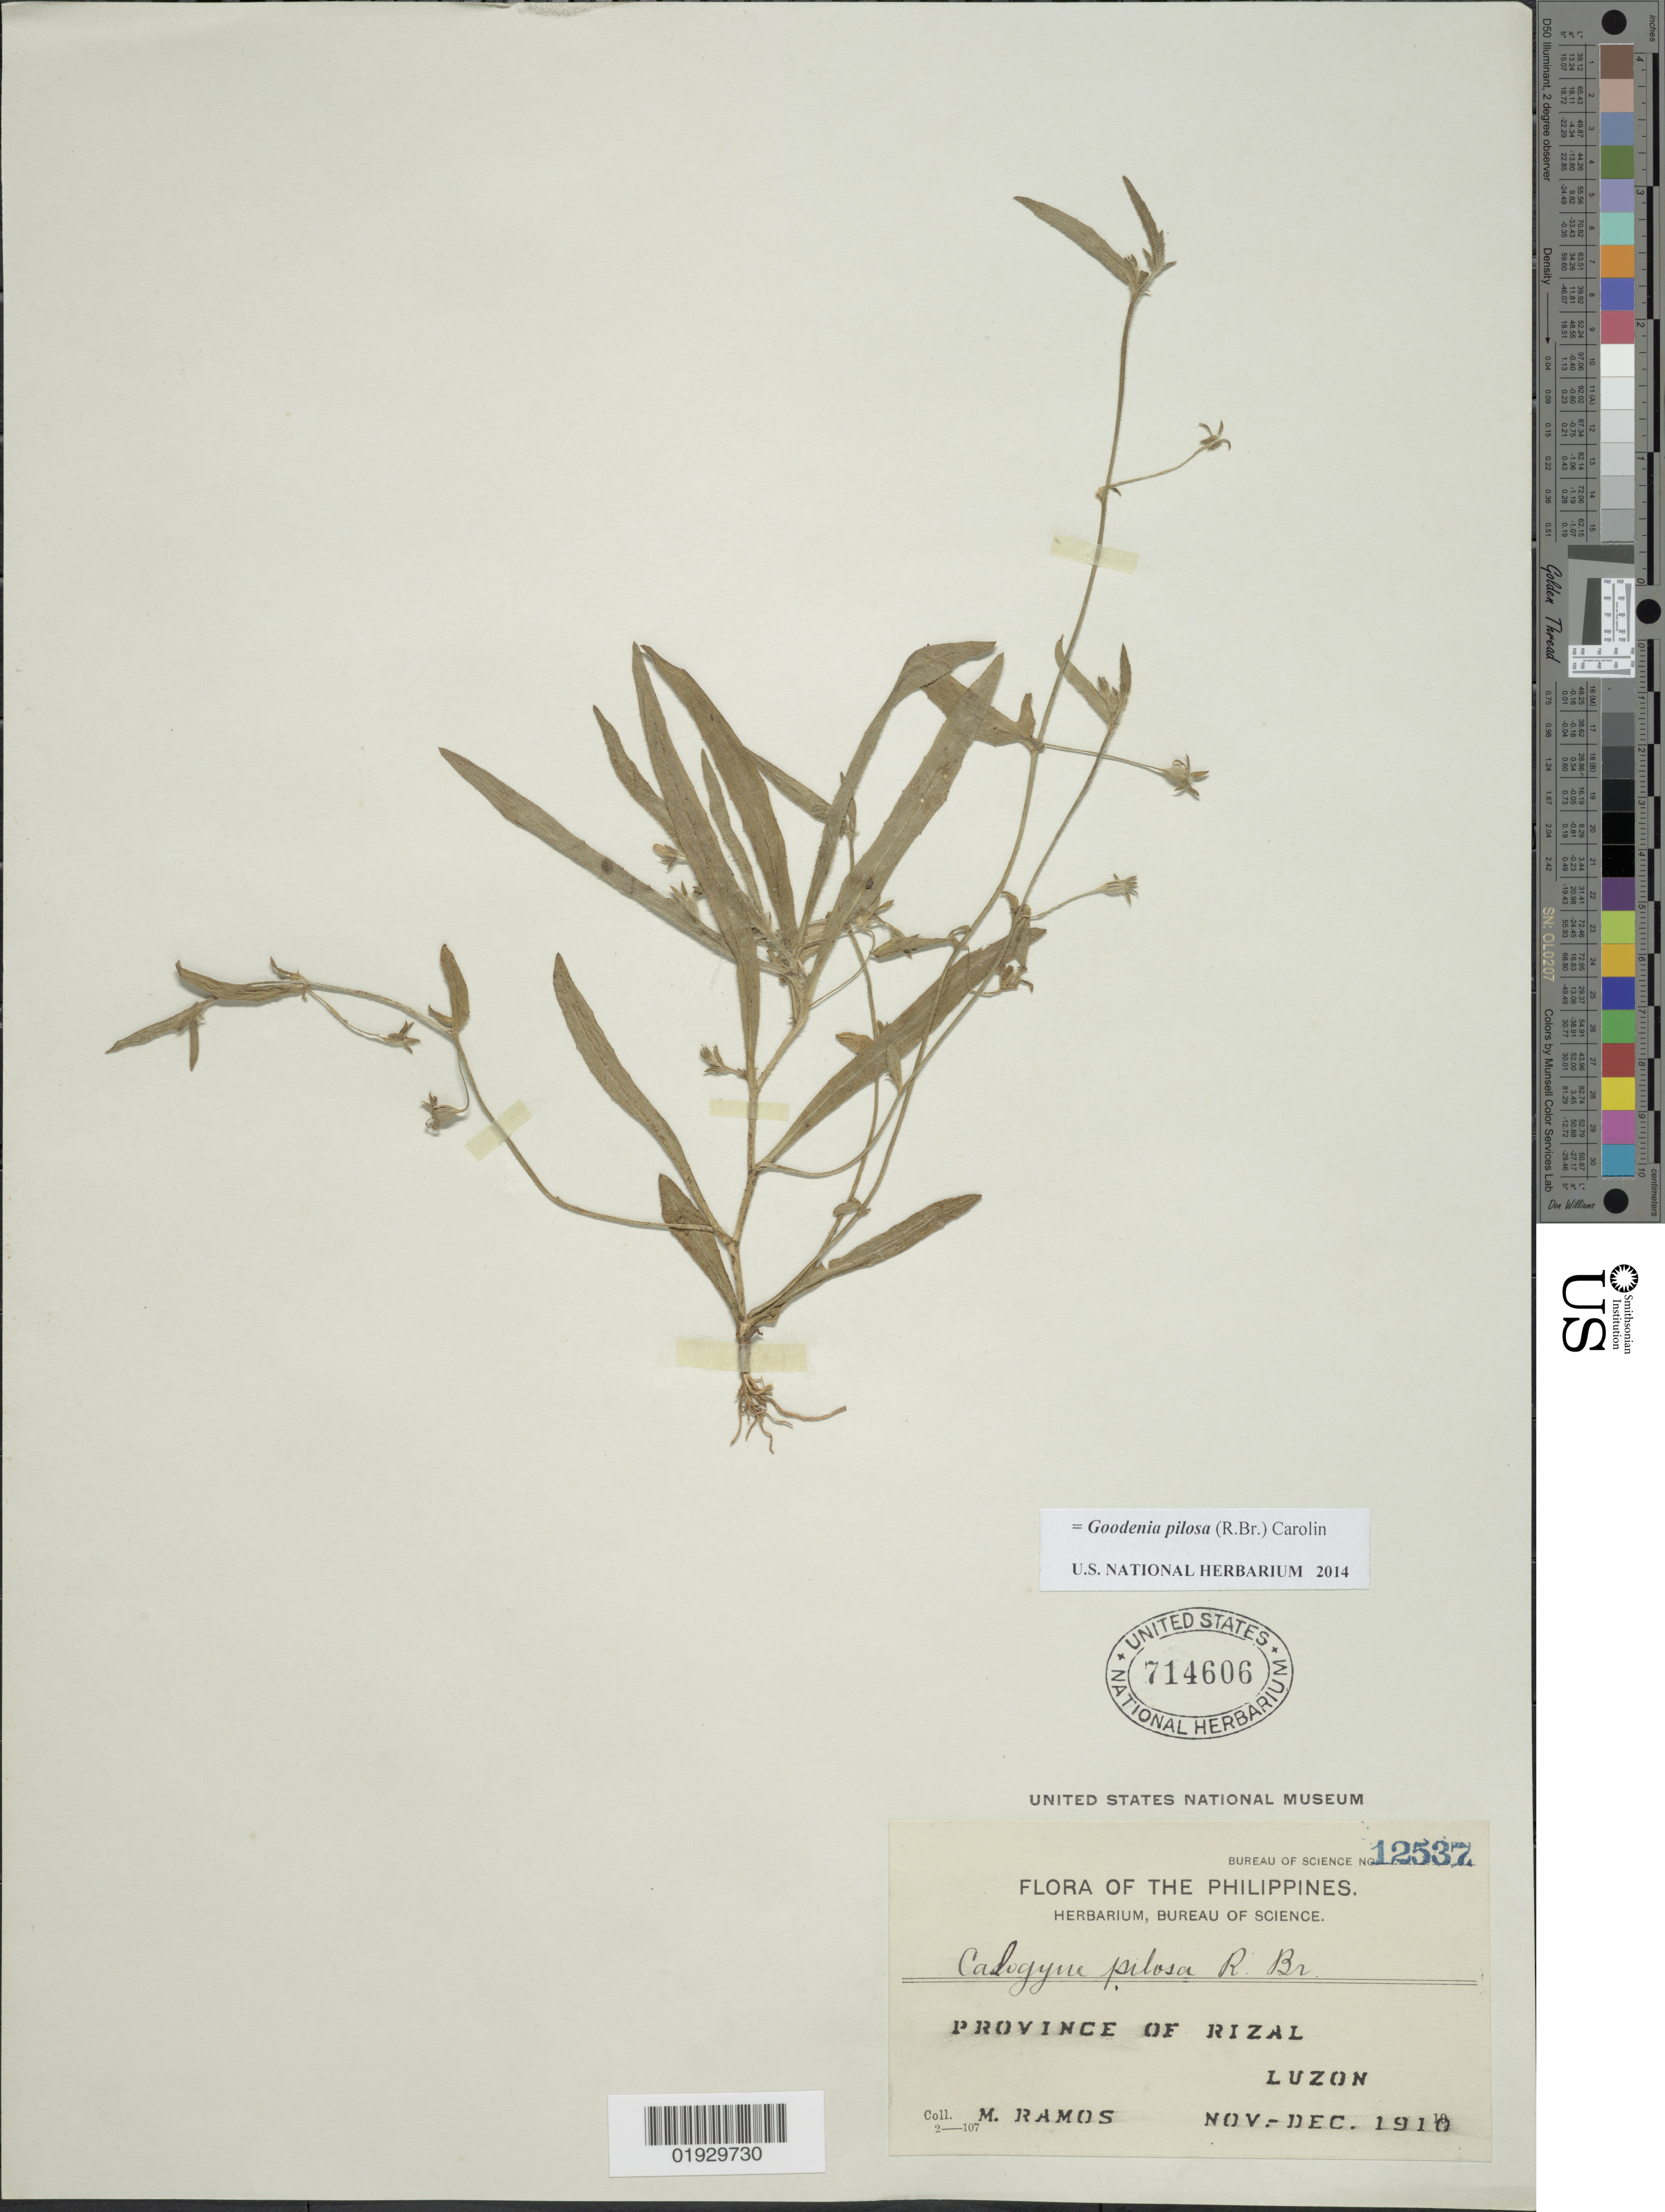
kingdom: Plantae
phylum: Tracheophyta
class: Magnoliopsida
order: Asterales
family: Goodeniaceae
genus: Goodenia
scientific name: Goodenia pilosa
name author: (R. Br.) Carolin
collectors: M. Ramos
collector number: Bureau of Science 12537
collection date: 1910-11/1910-12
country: Philippines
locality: Province of Rizal, Luzon.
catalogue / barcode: US 714606